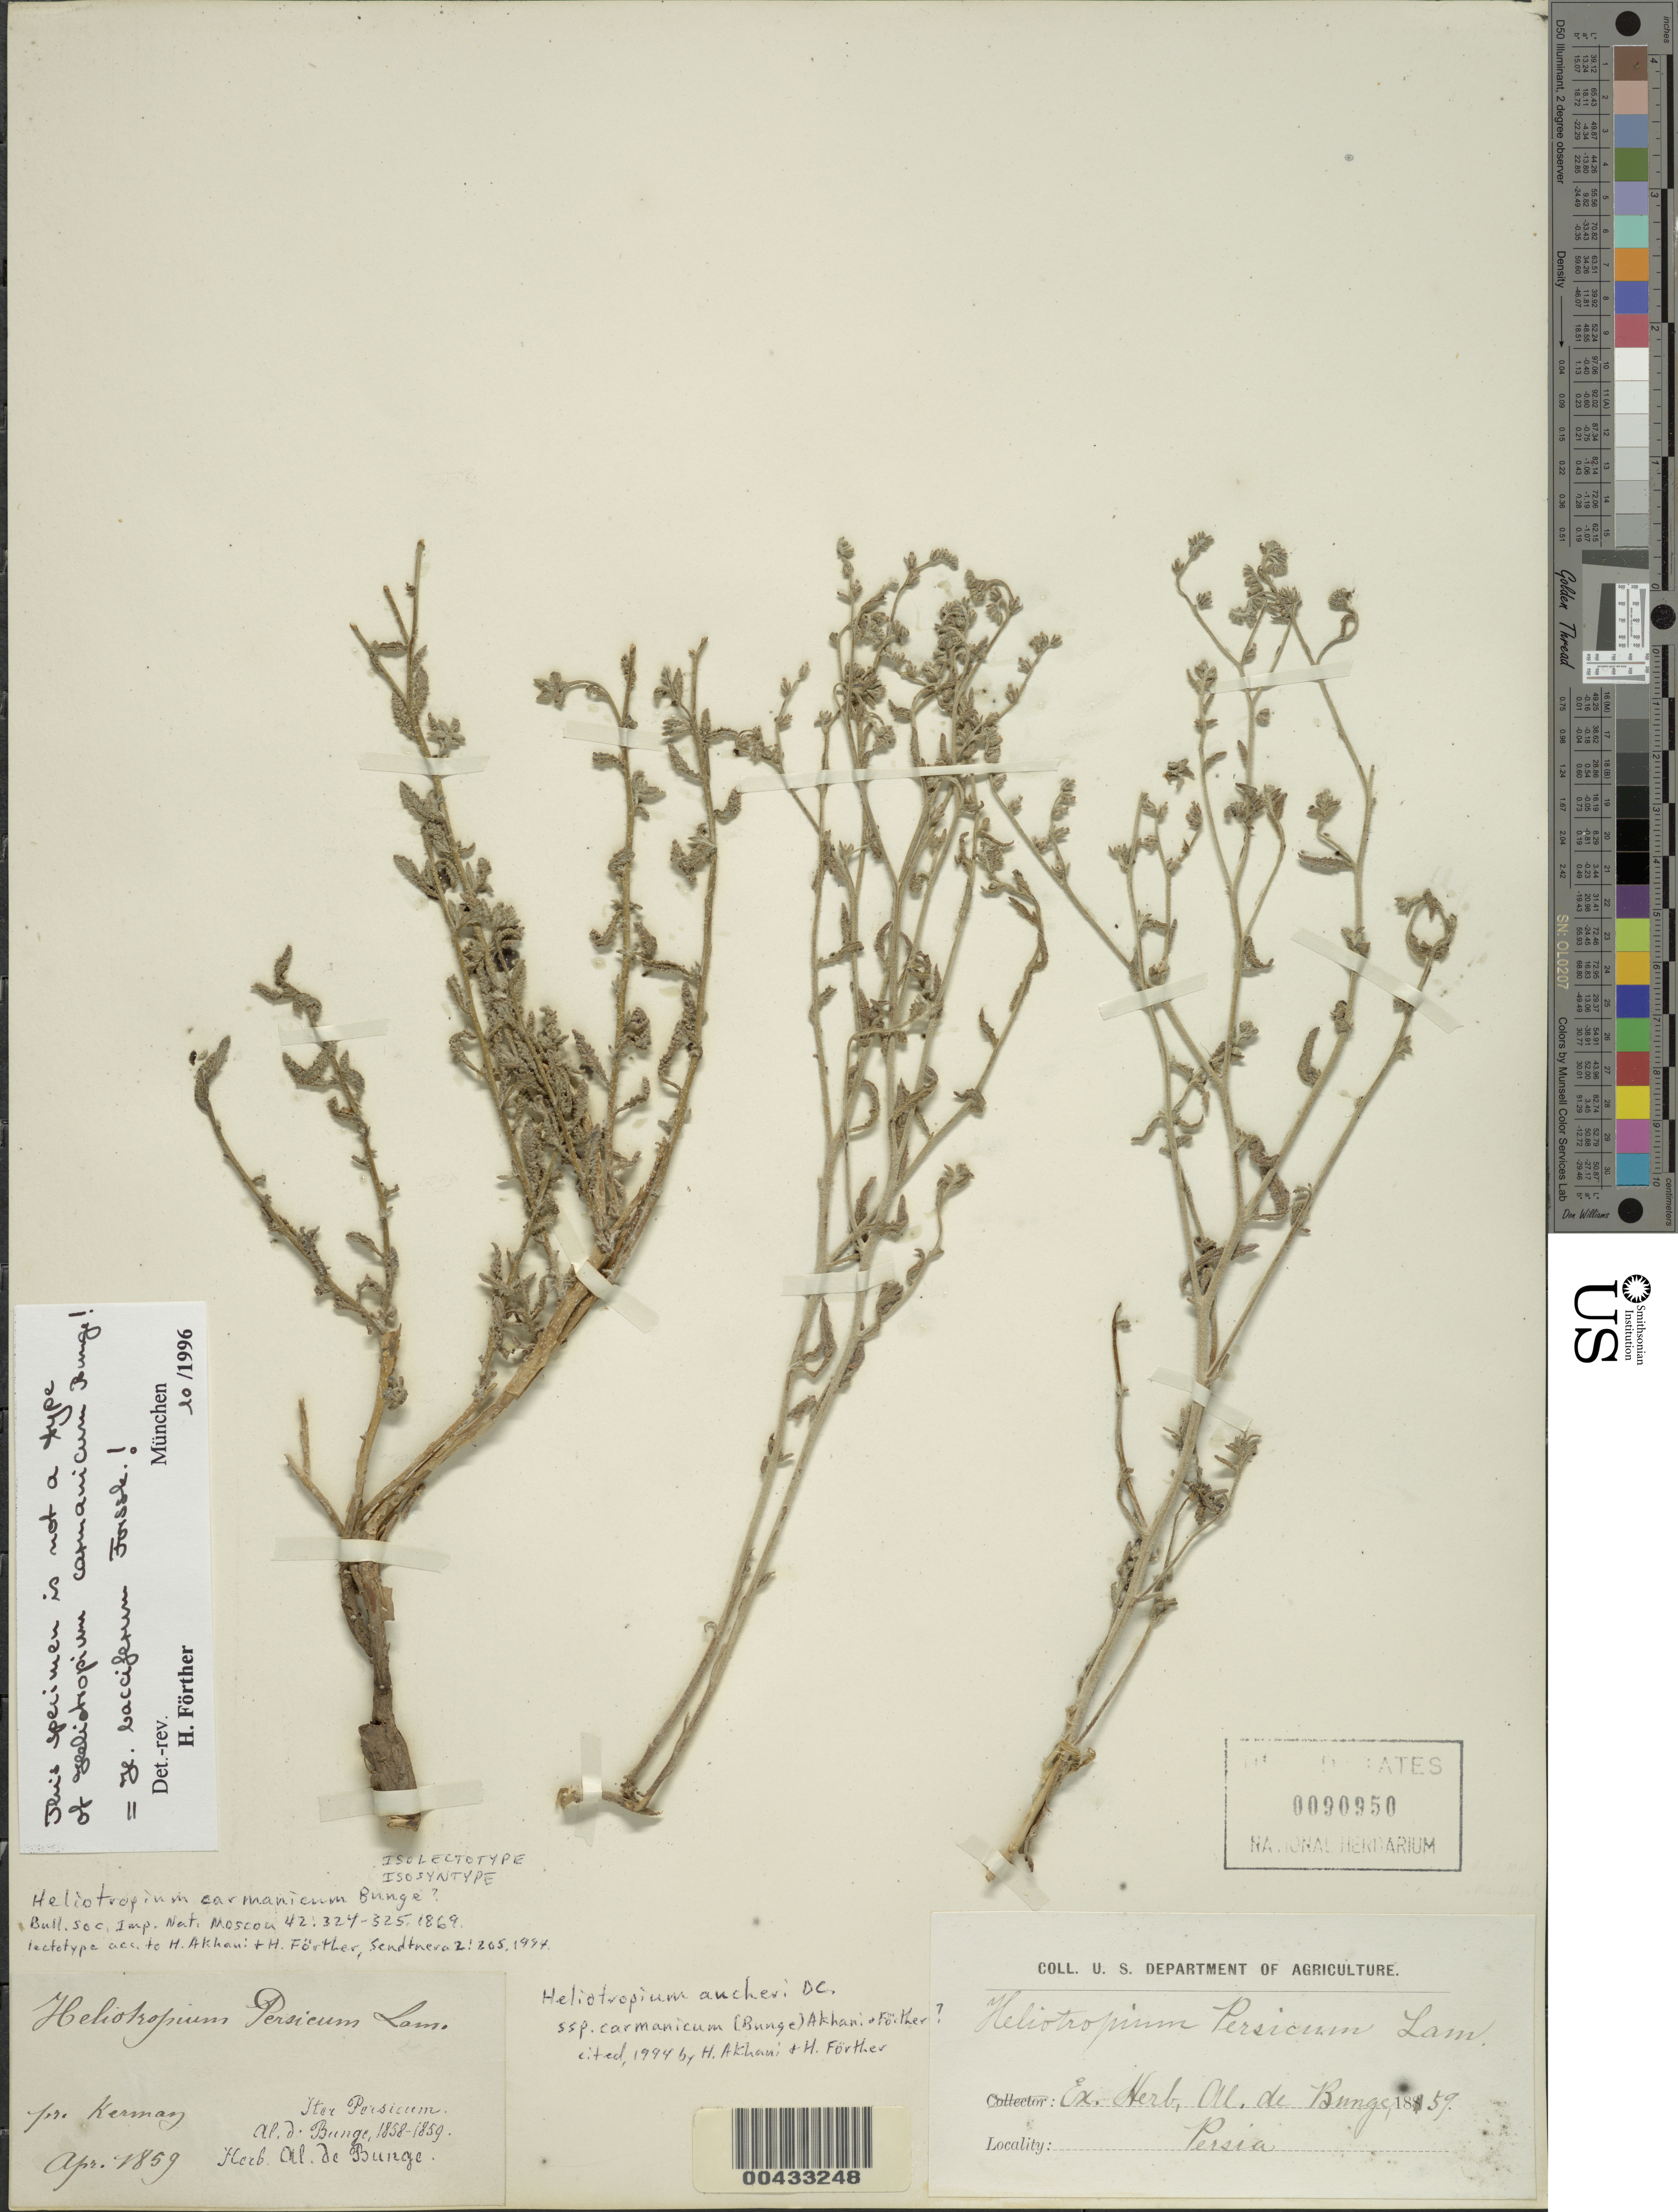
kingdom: Plantae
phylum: Tracheophyta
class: Magnoliopsida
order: Boraginales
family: Heliotropiaceae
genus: Heliotropium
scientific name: Heliotropium bacciferum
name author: Forssk.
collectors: A. Bunge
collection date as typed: Apr 1859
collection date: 1859-04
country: Iran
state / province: Kerman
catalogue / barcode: US 90950